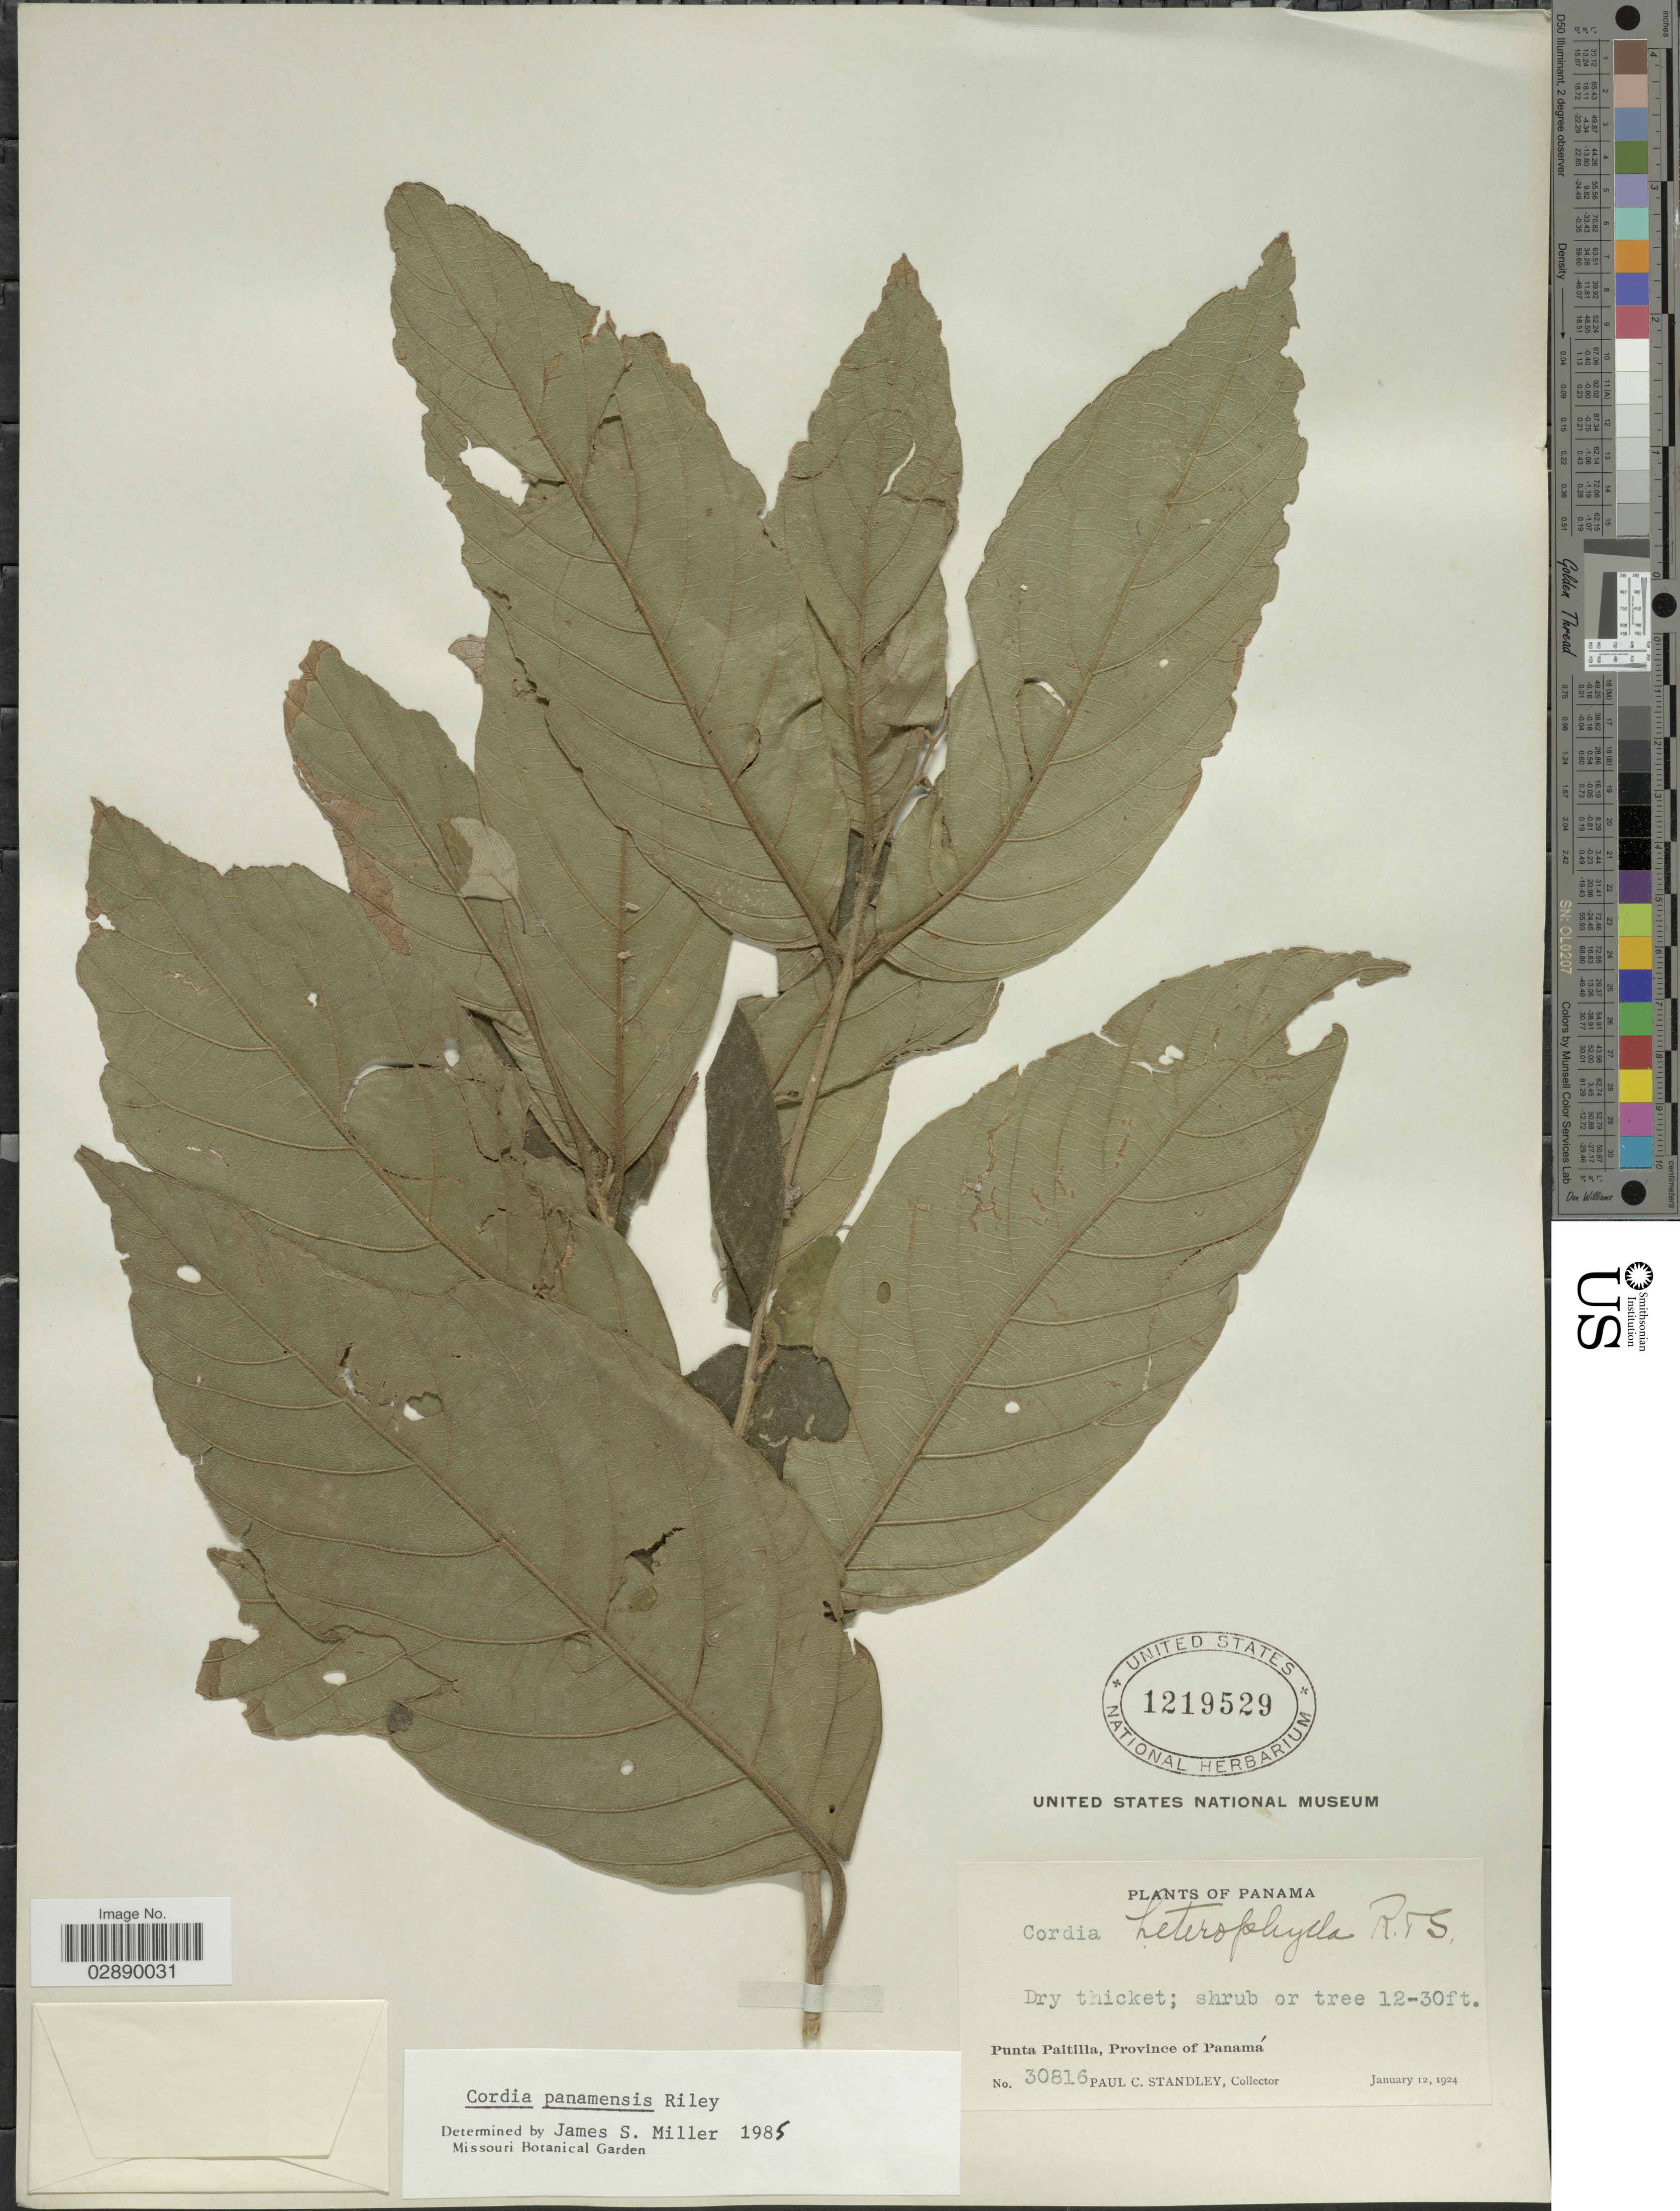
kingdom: Plantae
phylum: Tracheophyta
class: Magnoliopsida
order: Boraginales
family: Cordiaceae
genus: Cordia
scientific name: Cordia panamensis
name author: L. Riley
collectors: P. C. Standley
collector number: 30816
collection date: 1924-01-12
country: Panama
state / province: Panamá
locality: Punta Paitilla, Province of Panamá.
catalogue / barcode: US 1219529